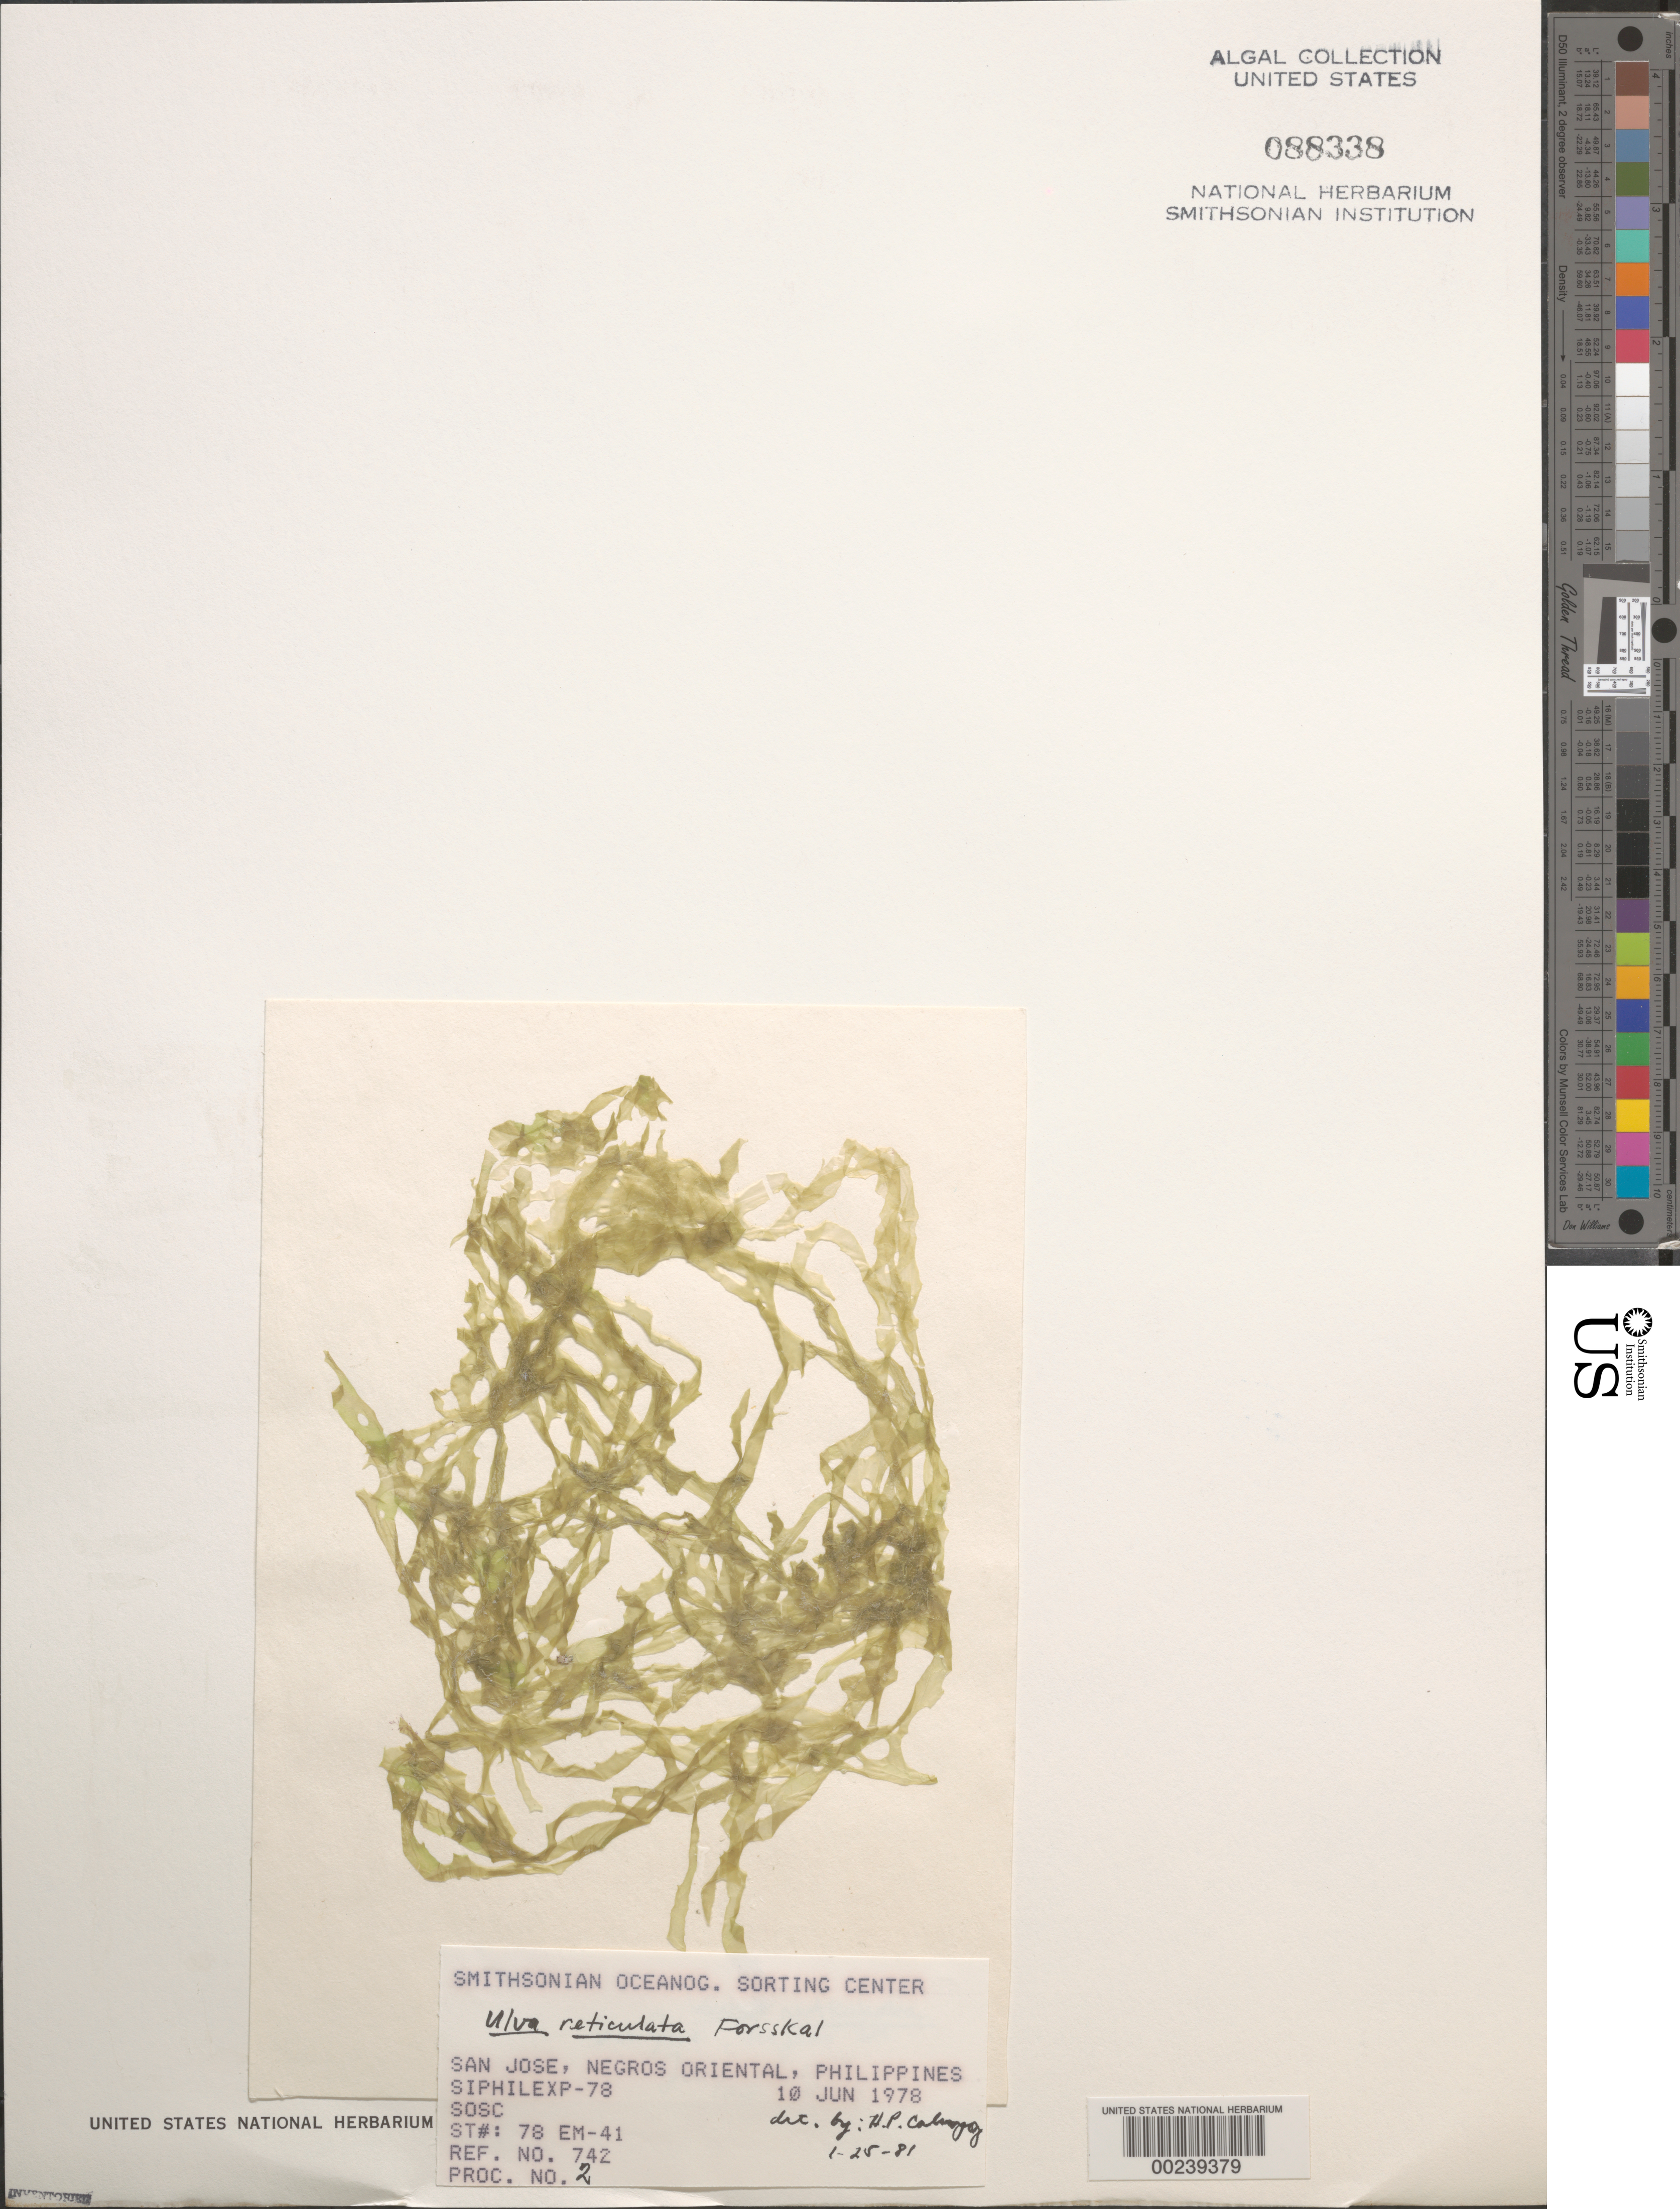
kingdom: Plantae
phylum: Chlorophyta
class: Ulvophyceae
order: Ulvales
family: Ulvaceae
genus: Ulva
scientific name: Ulva reticulata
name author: Forssk.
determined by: Calumpong, H. P.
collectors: SOSC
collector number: Station 78 Em-41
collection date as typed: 10 Jun 1978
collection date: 1978-06-10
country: Philippines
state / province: Central Visayas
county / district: Negros Oriental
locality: San jose, negros oriental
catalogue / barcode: US 88338